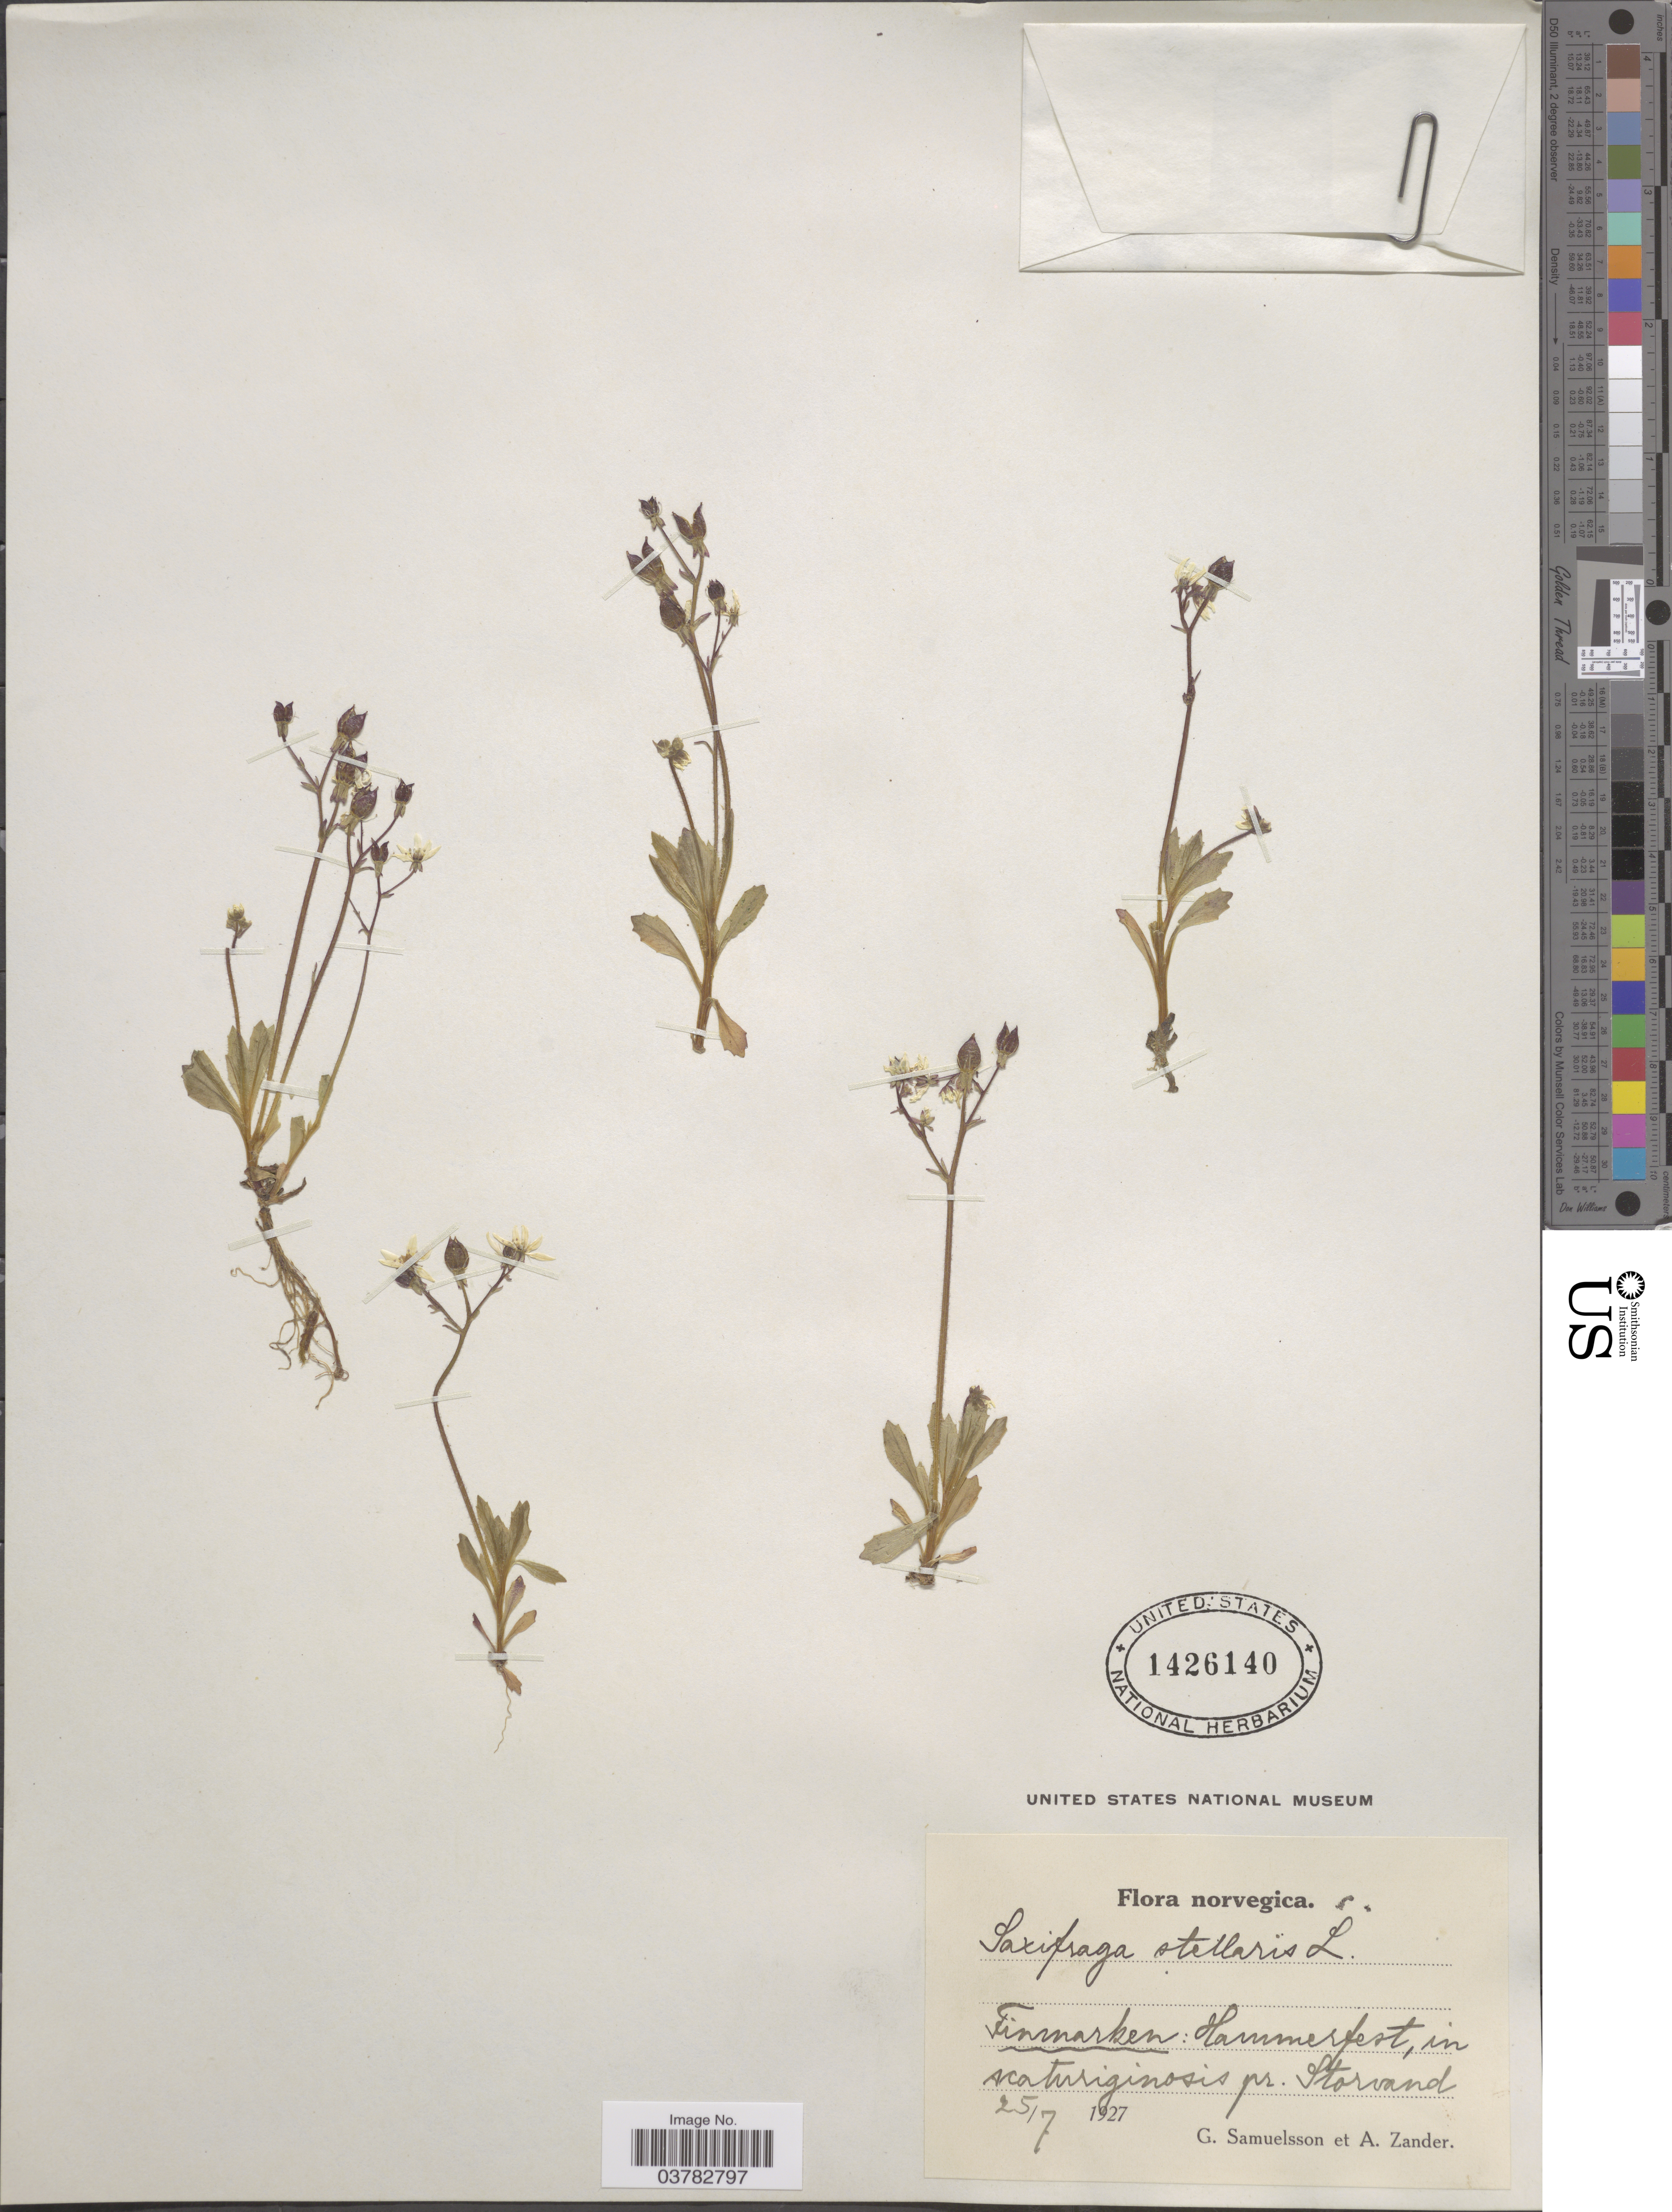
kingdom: Plantae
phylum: Tracheophyta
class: Magnoliopsida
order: Saxifragales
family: Saxifragaceae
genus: Micranthes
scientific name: Micranthes stellaris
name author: (L.) Galasso et al.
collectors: G. Samuelsson & A. Zander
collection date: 1927-07-25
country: Norway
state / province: Finnmark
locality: Norvegica. Finmarken: Hammerfest, in scaturiginosis pr. Storvand.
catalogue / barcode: US 1426140